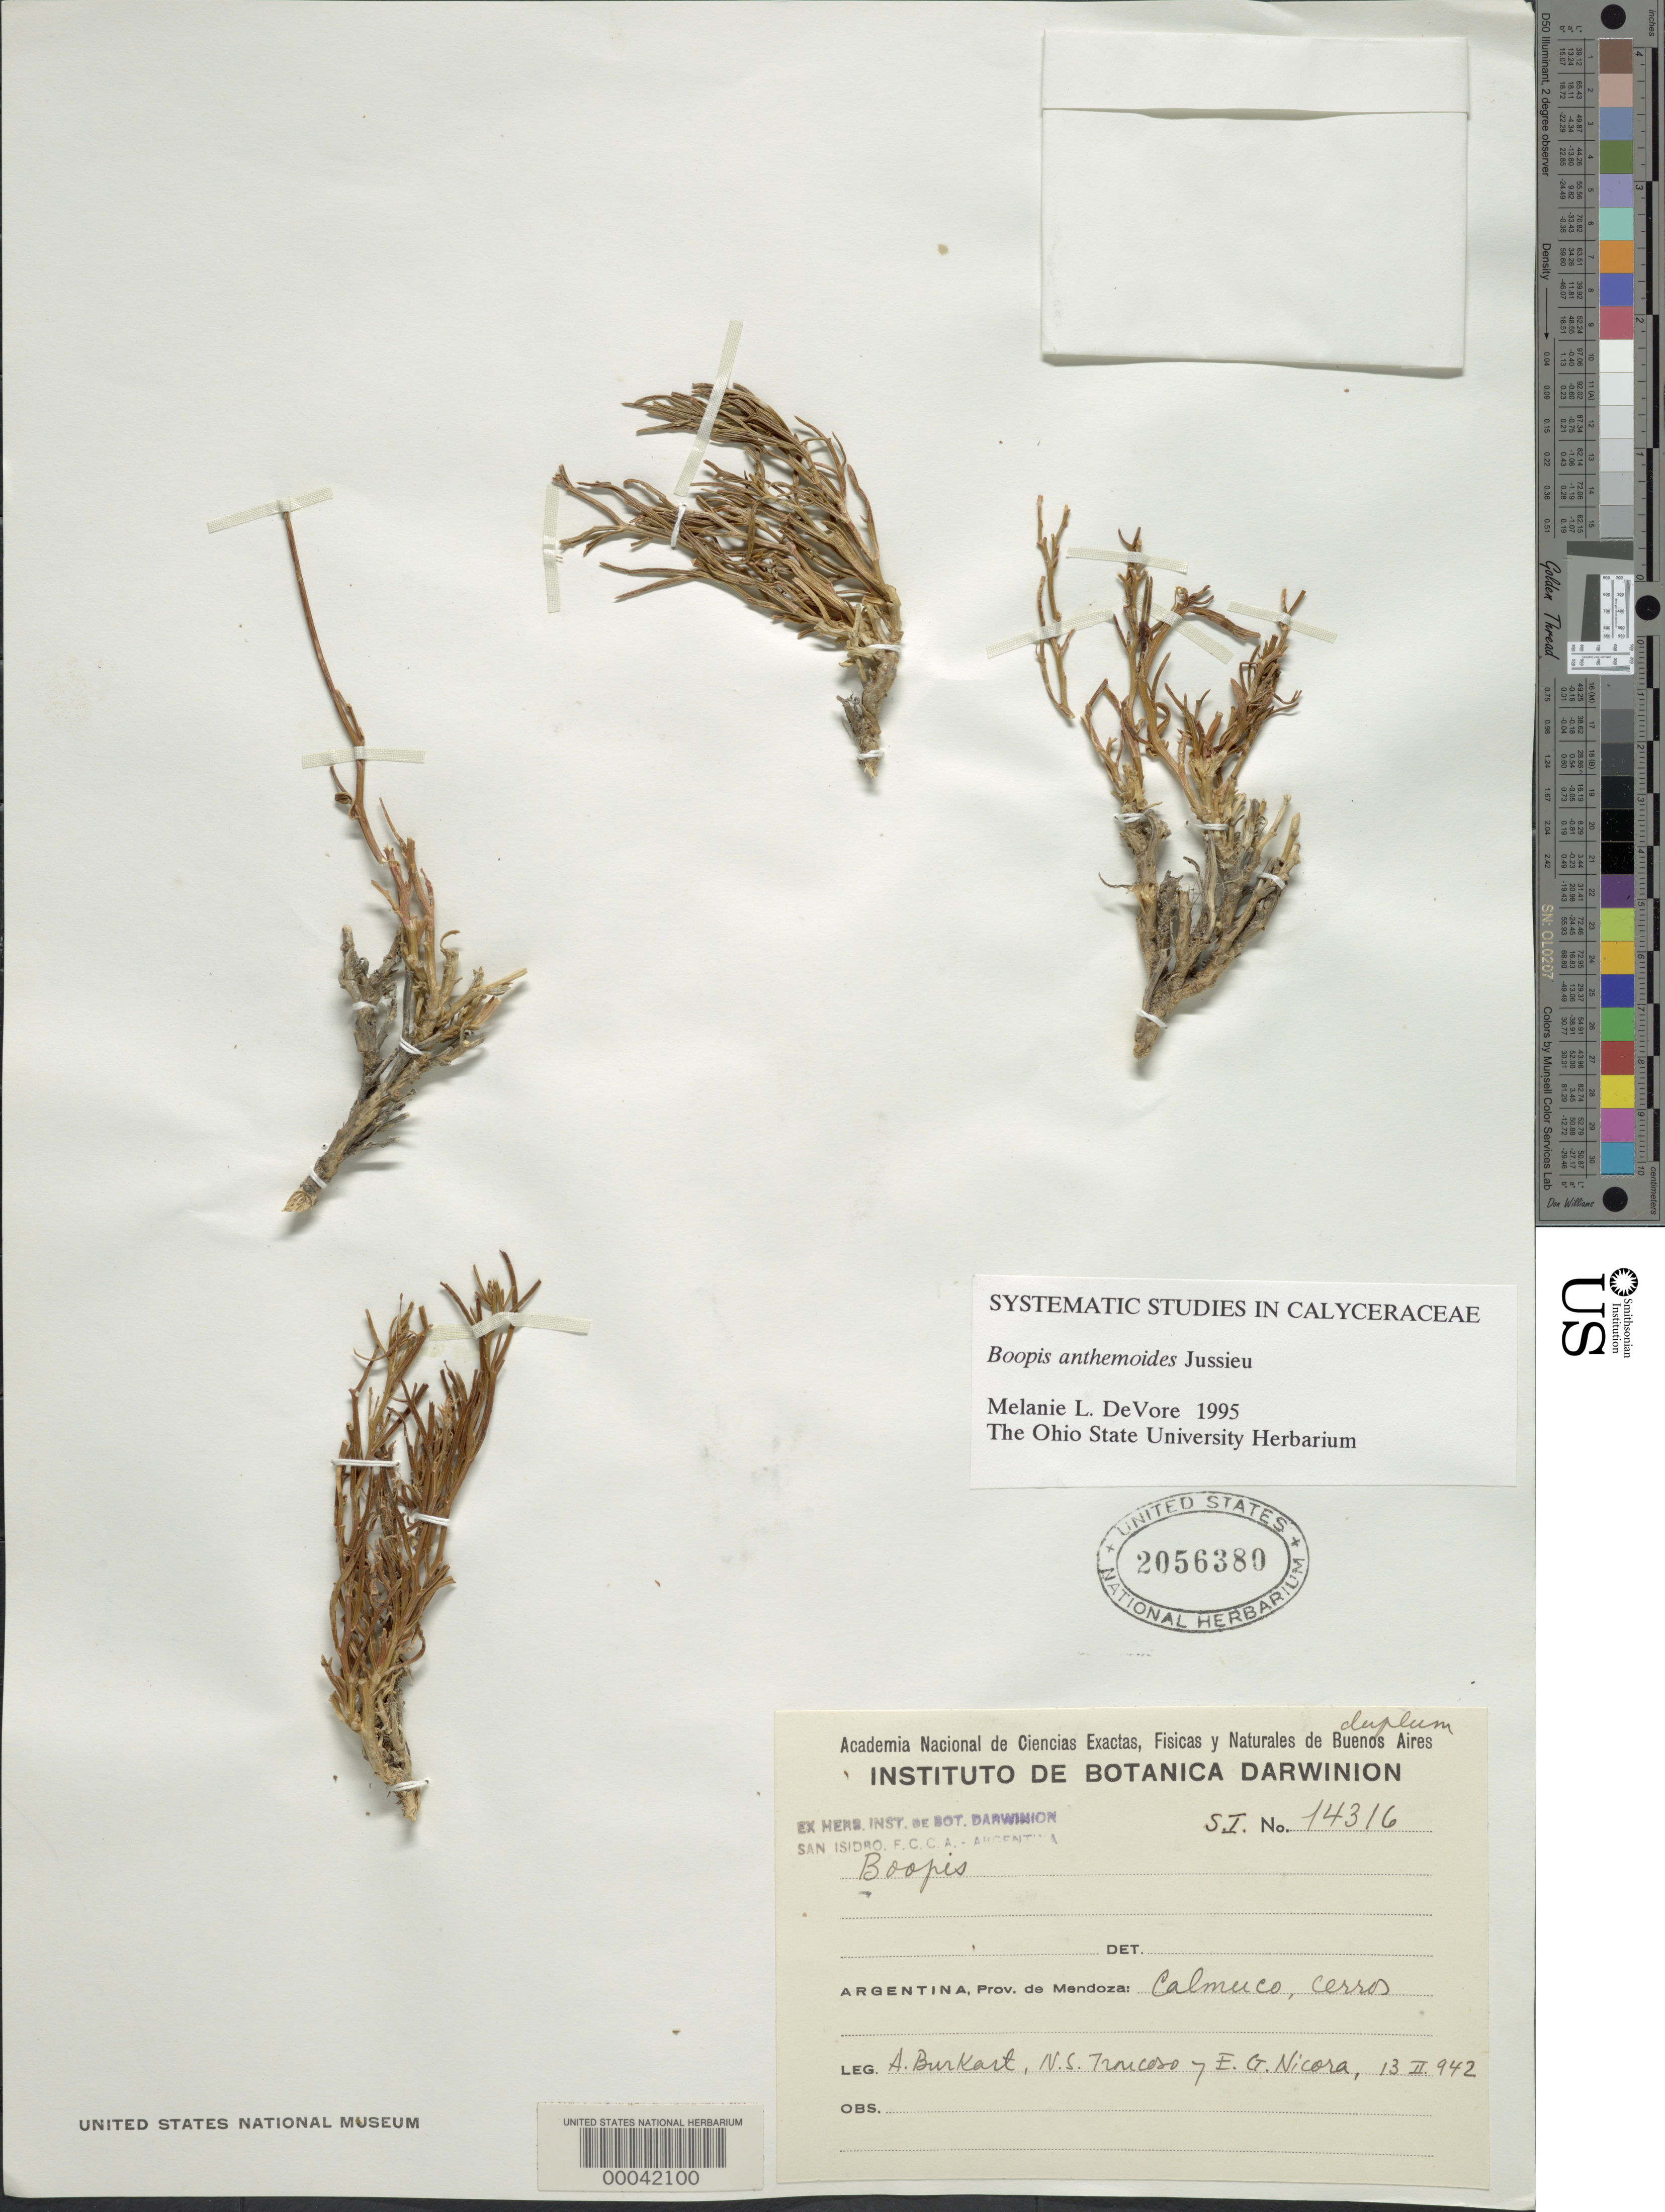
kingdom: Plantae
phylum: Tracheophyta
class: Magnoliopsida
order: Asterales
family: Calyceraceae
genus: Boopis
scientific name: Boopis anthemoides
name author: Juss.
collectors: A. E. Burkart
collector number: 14316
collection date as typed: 13 Feb 1942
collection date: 1942-02-13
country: Argentina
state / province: Mendoza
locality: Calmuco, cerros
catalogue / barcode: US 2056380